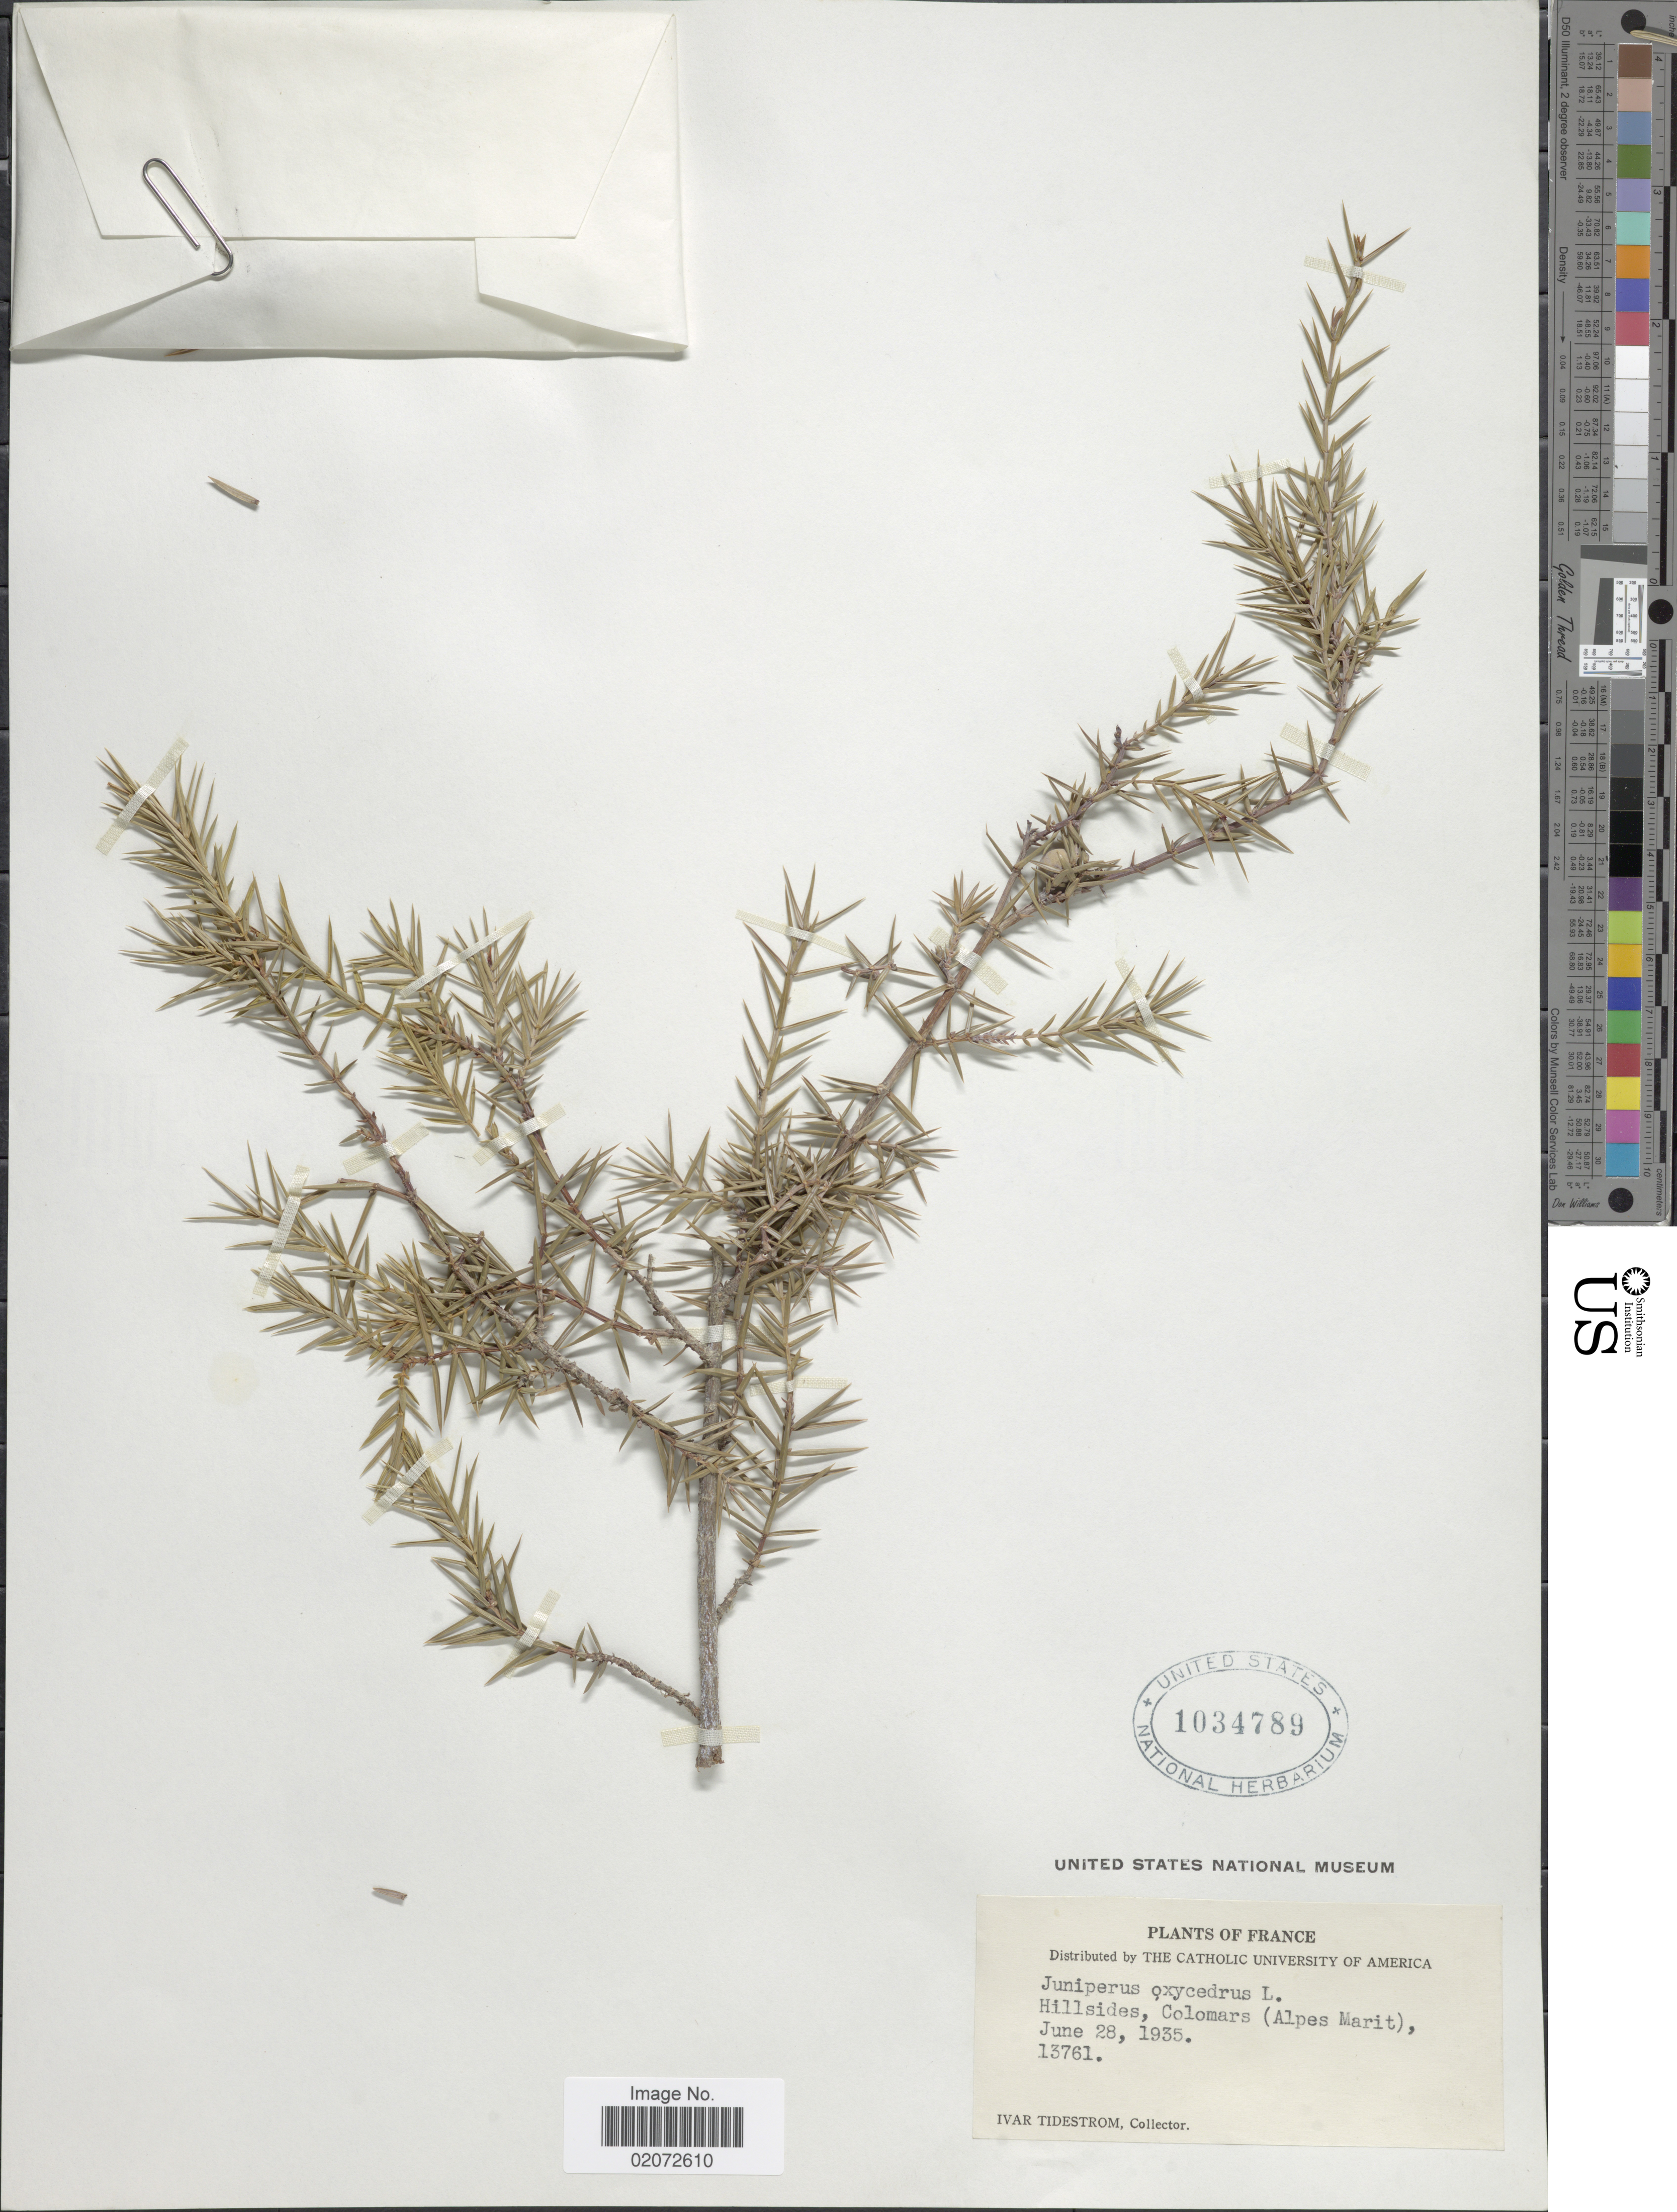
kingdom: Plantae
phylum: Tracheophyta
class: Pinopsida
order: Pinales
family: Cupressaceae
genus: Juniperus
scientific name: Juniperus oxycedrus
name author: L.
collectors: I. F. Tidestrom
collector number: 13761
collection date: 1935-06-28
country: France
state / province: Provence-Alpes-Côte d'Azur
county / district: Alpes-Maritimes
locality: Hillsides, Colomars (Alpes Marit)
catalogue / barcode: US 1034789